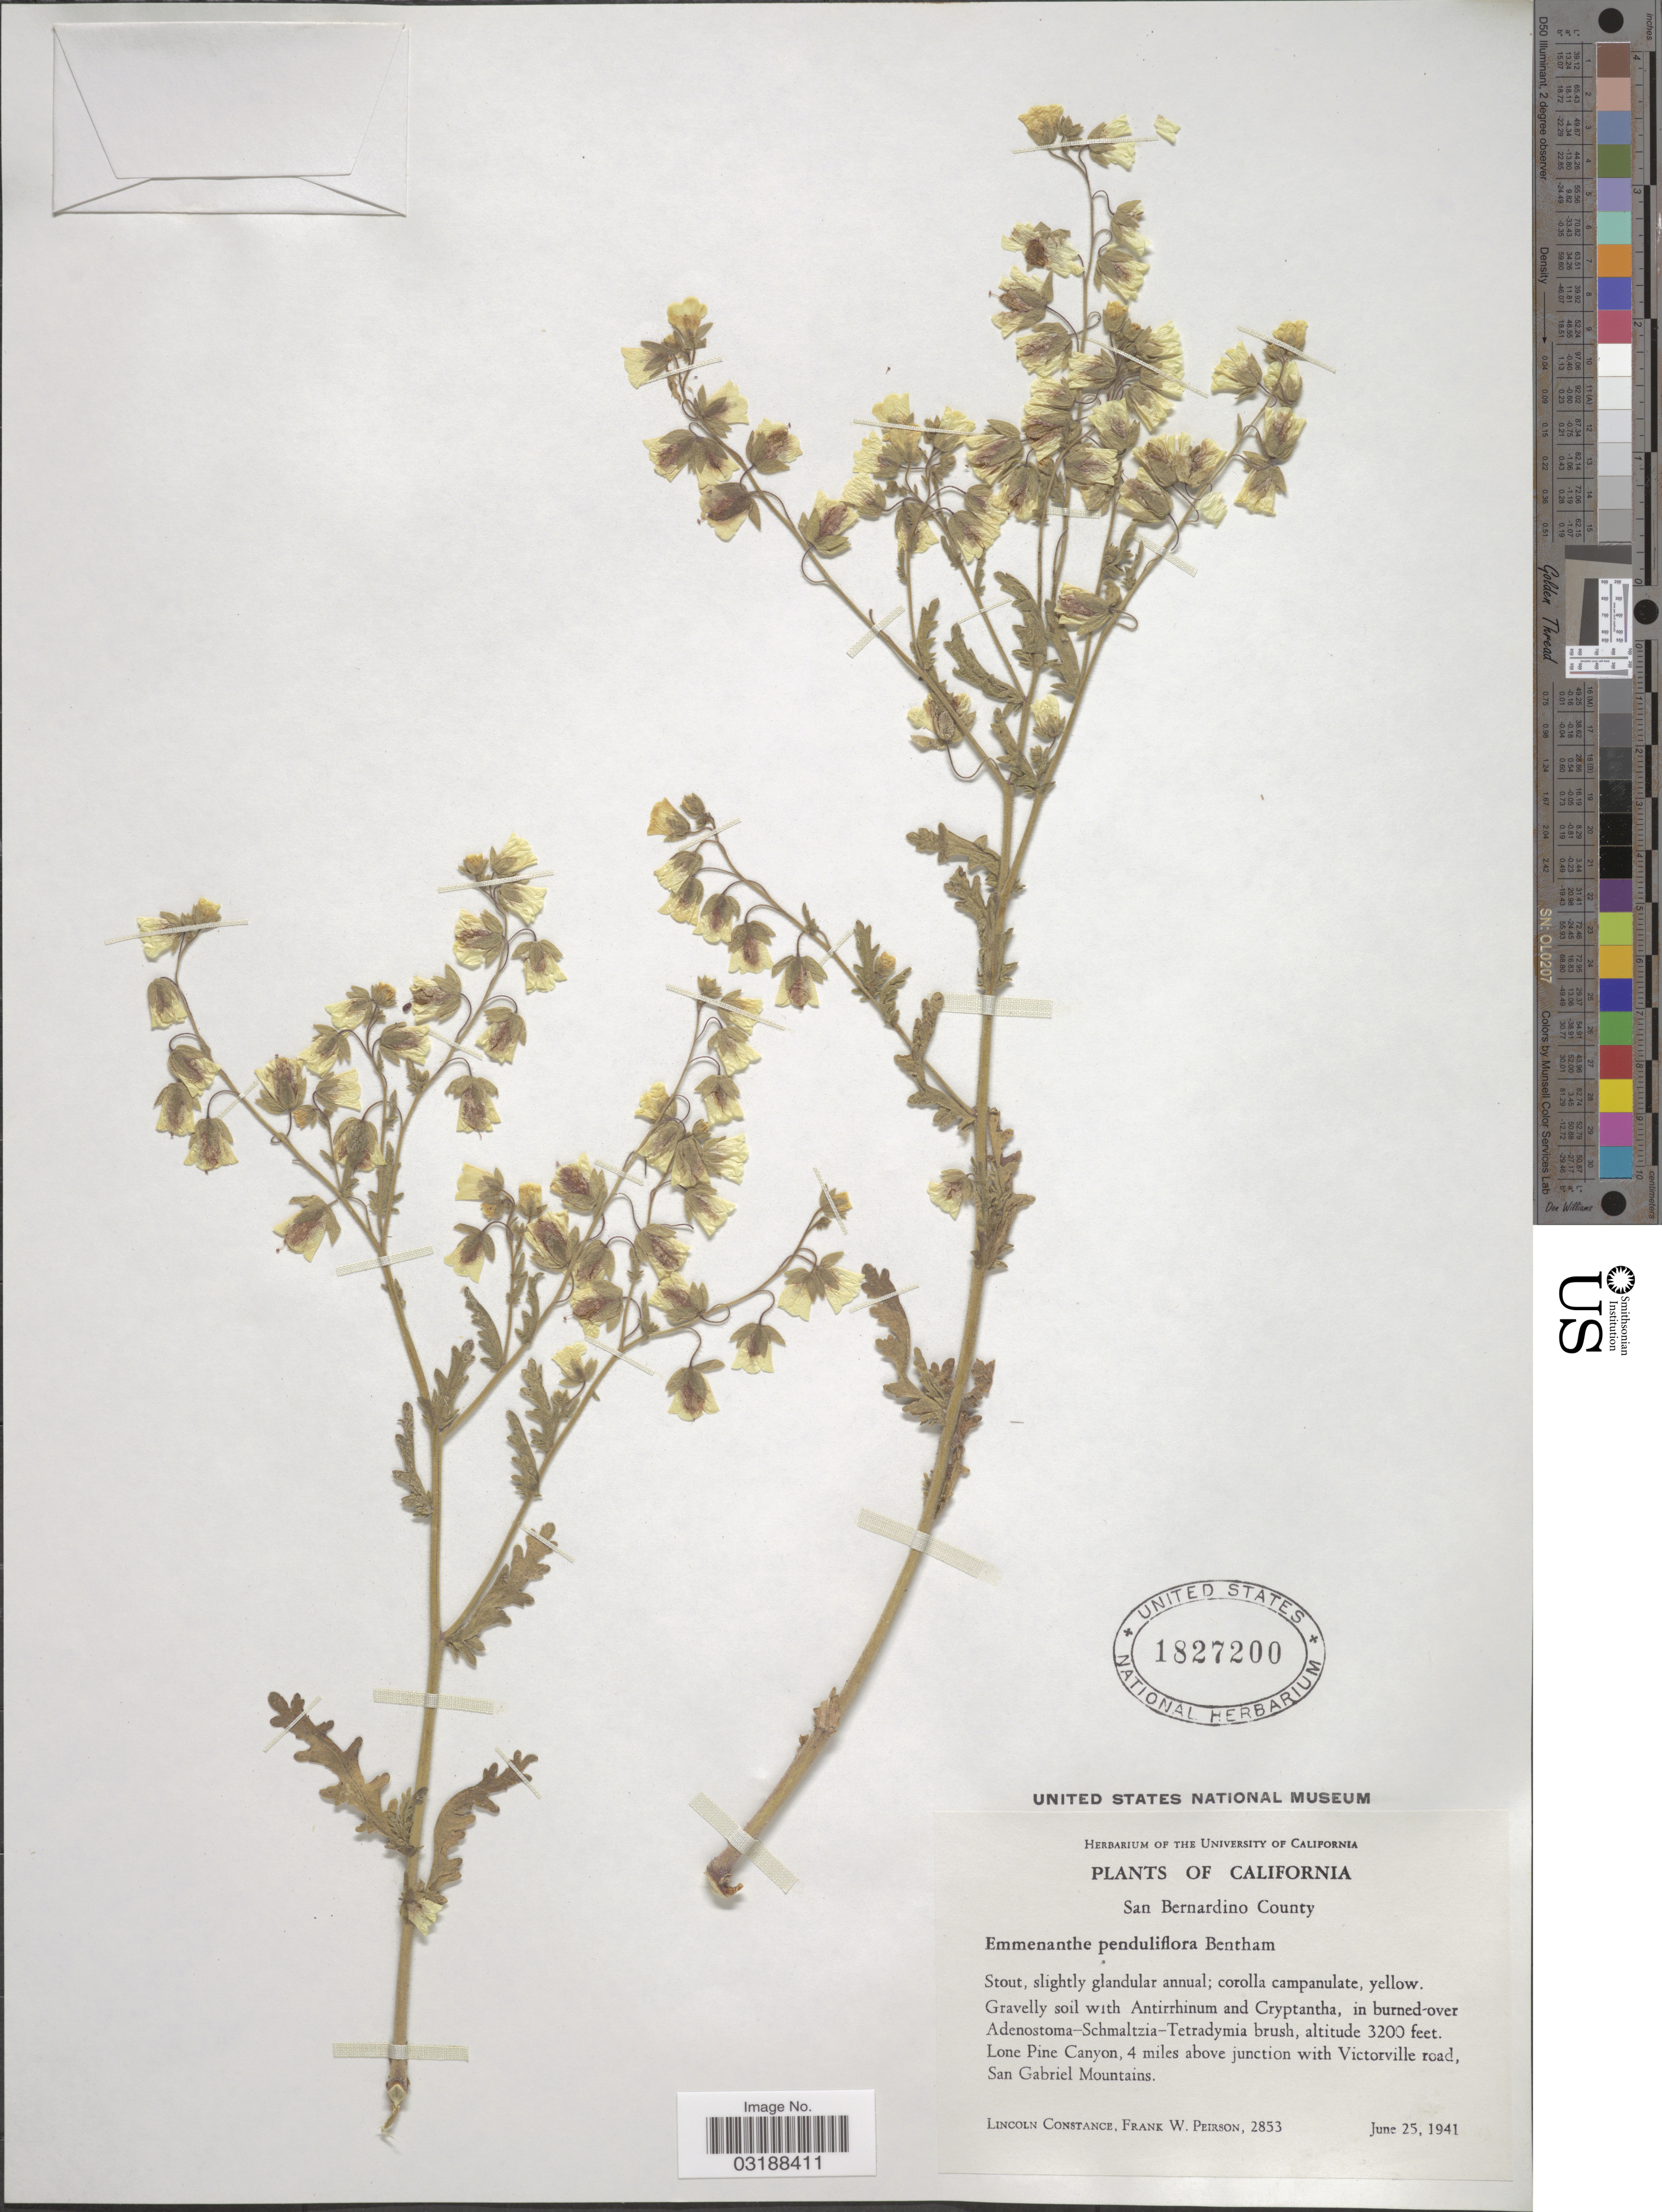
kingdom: Plantae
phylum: Tracheophyta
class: Magnoliopsida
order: Boraginales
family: Hydrophyllaceae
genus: Emmenanthe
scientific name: Emmenanthe penduliflora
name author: Benth.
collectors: L. Constance & F. Peirson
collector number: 2853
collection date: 1941-06-25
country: United States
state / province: California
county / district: San Bernardino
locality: San Bernardino County. Lone Pine Canyon, 4 miles above junction with Victorville road, San Gabriel Mountains.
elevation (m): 975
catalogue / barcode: US 1827200